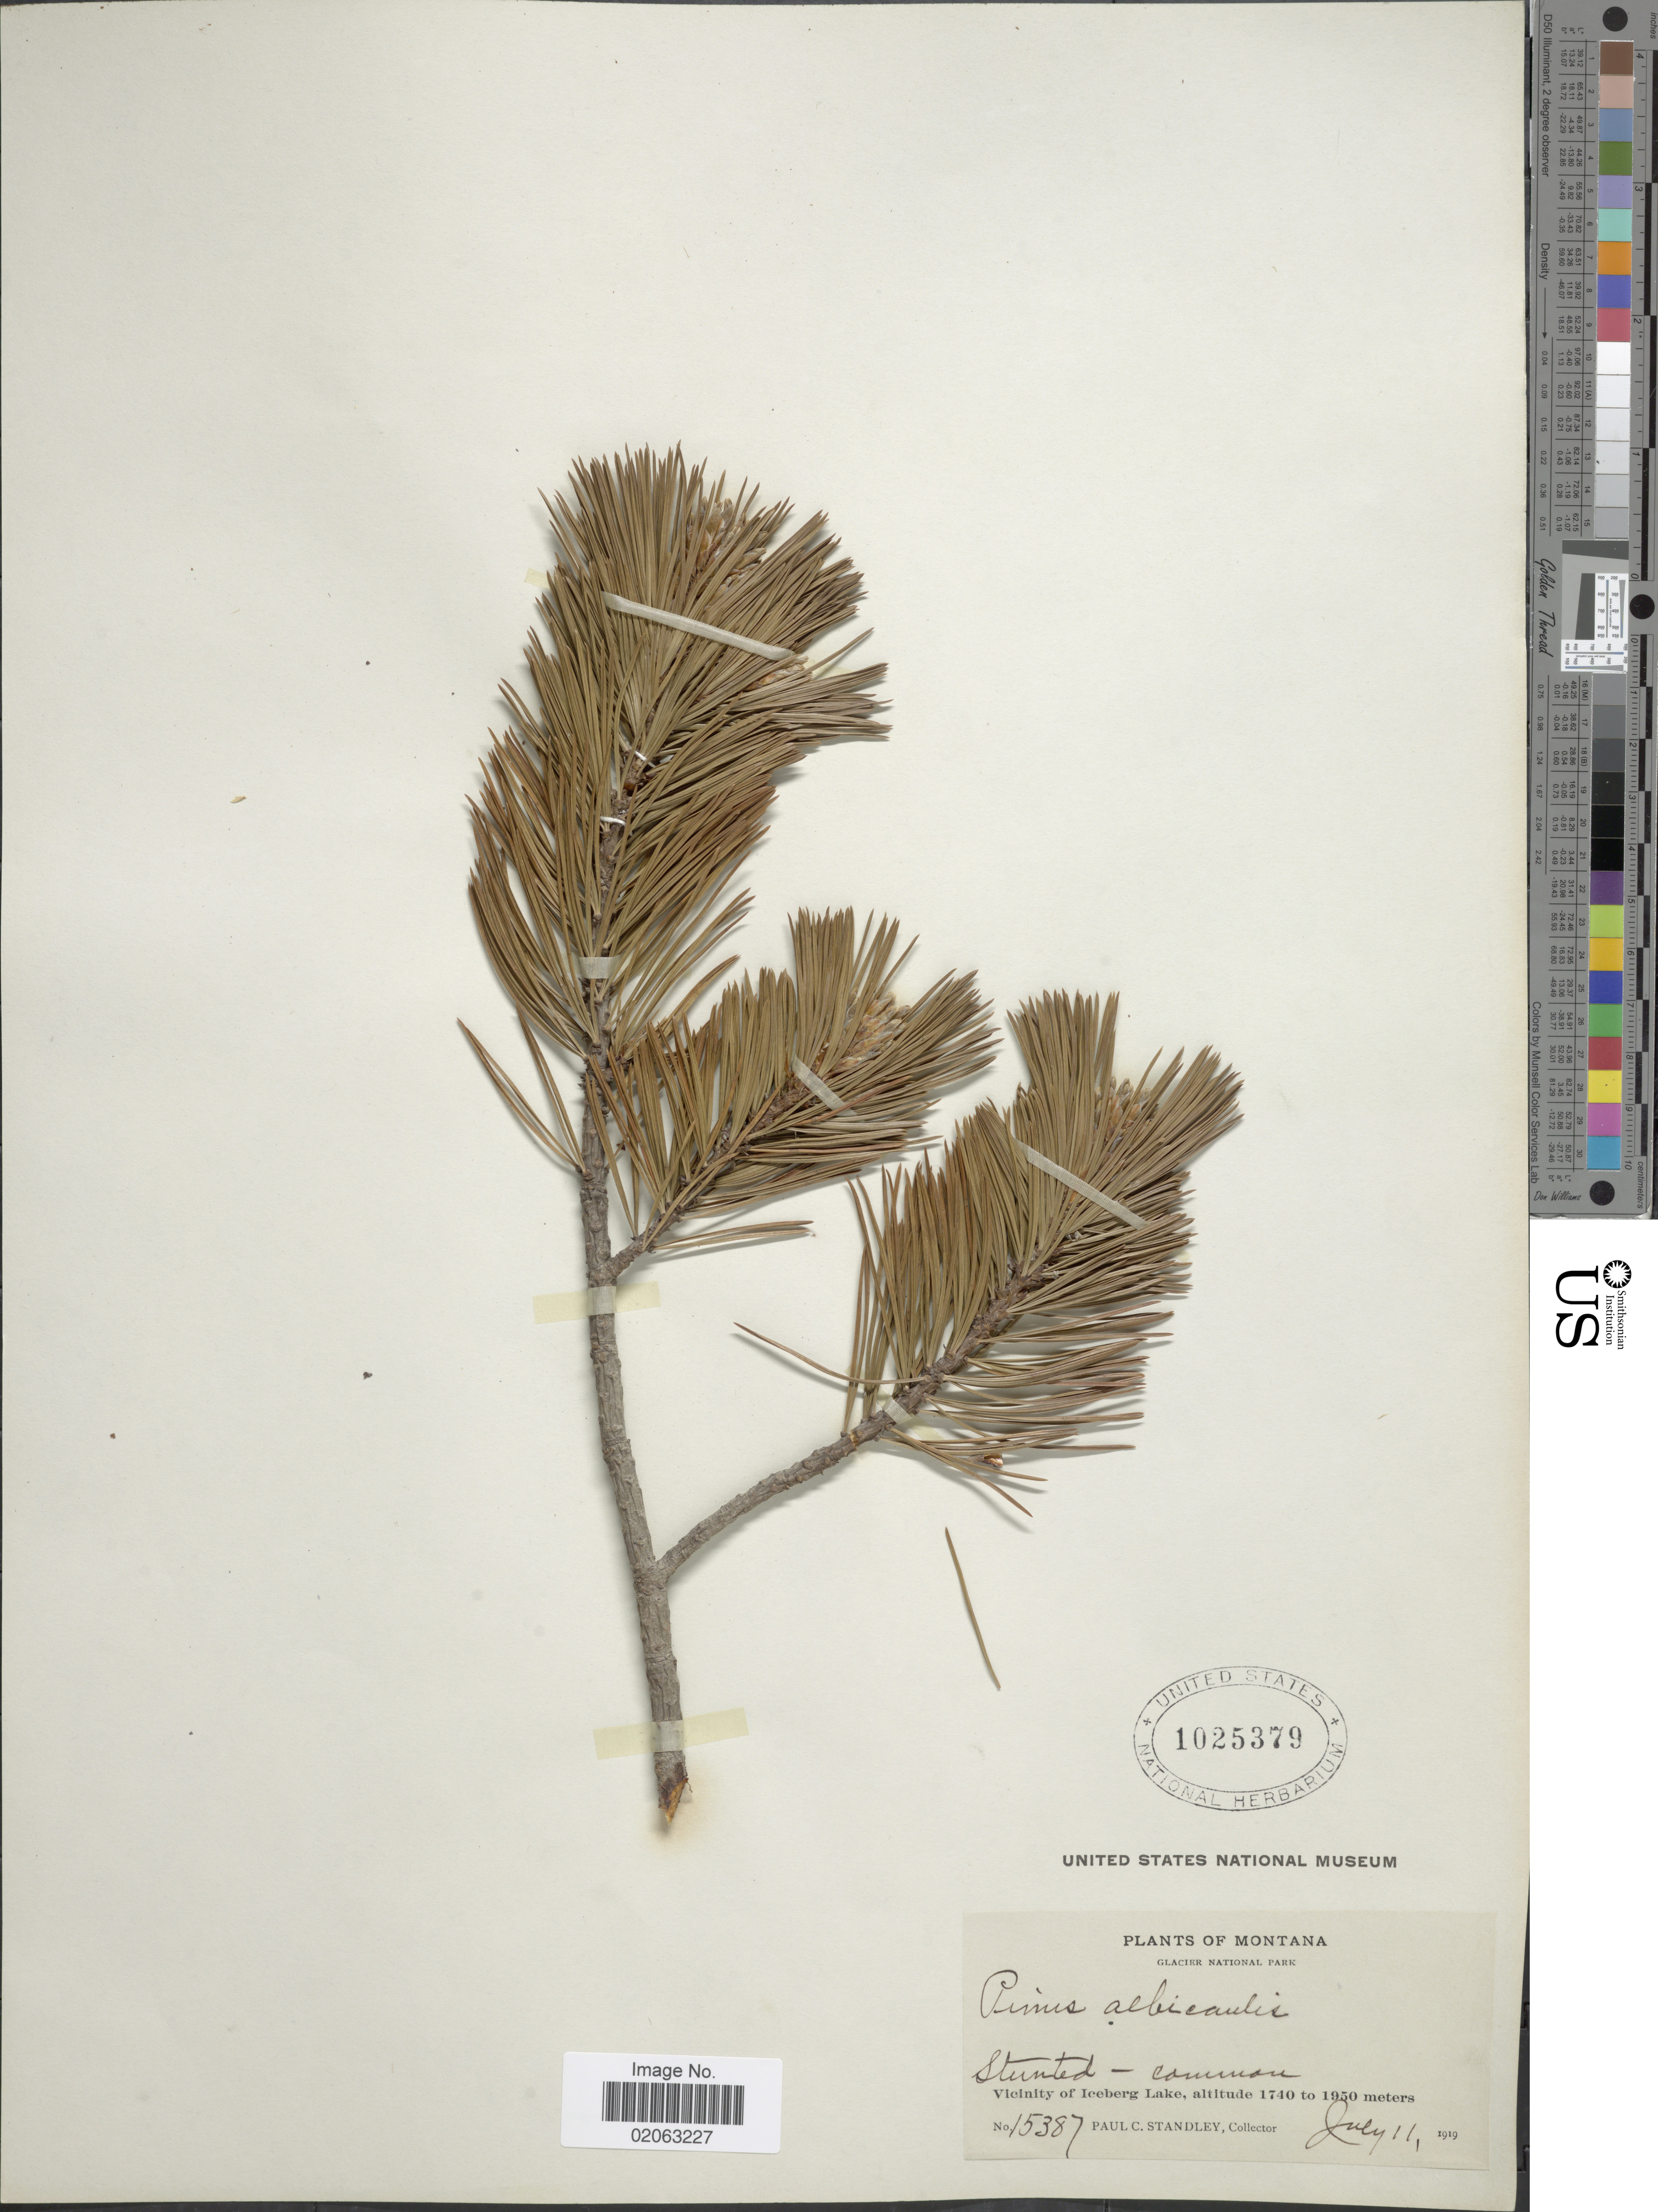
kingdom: Plantae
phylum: Tracheophyta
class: Pinopsida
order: Pinales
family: Pinaceae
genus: Pinus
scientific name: Pinus albicaulis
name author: Engelm.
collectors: P. C. Standley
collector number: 15387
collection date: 1919-07-11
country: United States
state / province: Montana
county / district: Glacier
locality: Glacier National Park, Stunted - common, Vicinity of Iceberg Lake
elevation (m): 1740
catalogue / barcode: US 1025379